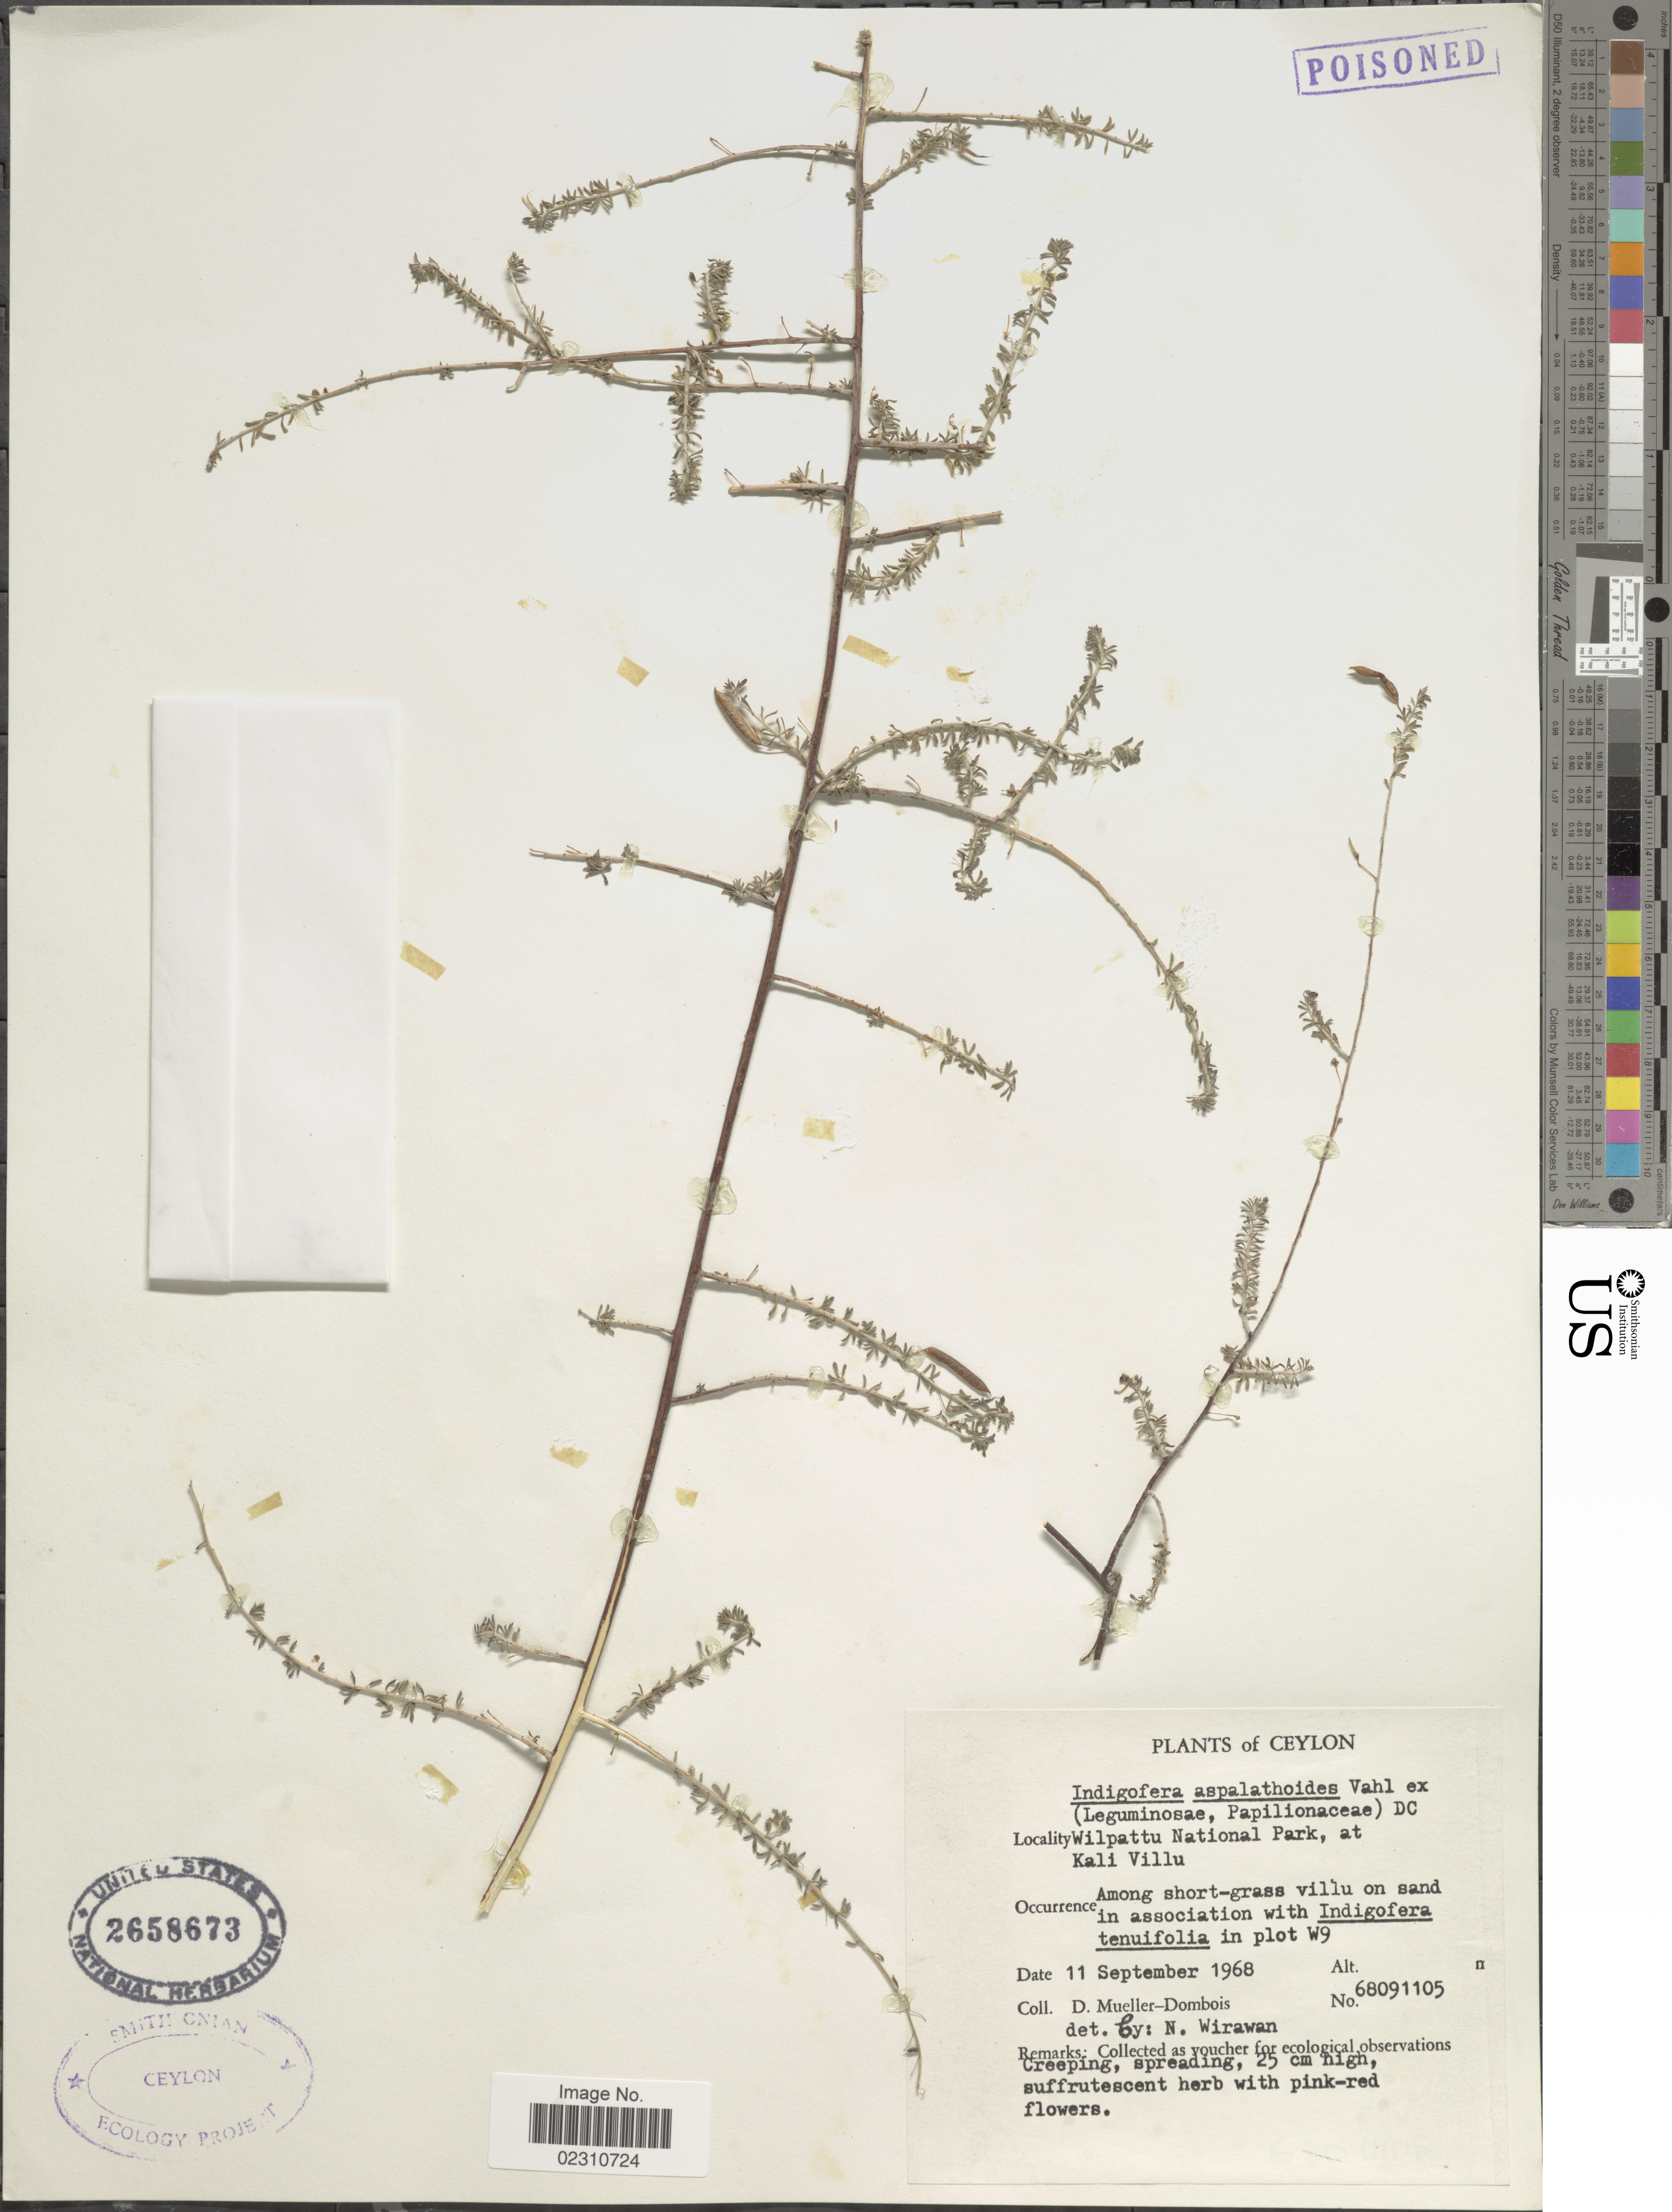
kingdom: Plantae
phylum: Tracheophyta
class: Magnoliopsida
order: Fabales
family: Fabaceae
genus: Indigofera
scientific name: Indigofera aspalathoides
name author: DC.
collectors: D. Mueller-Dombois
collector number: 68091105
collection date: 1968-09-11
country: Sri Lanka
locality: Ceylon, Wilpattu National Park, at Kali Villu,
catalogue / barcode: US 2658673